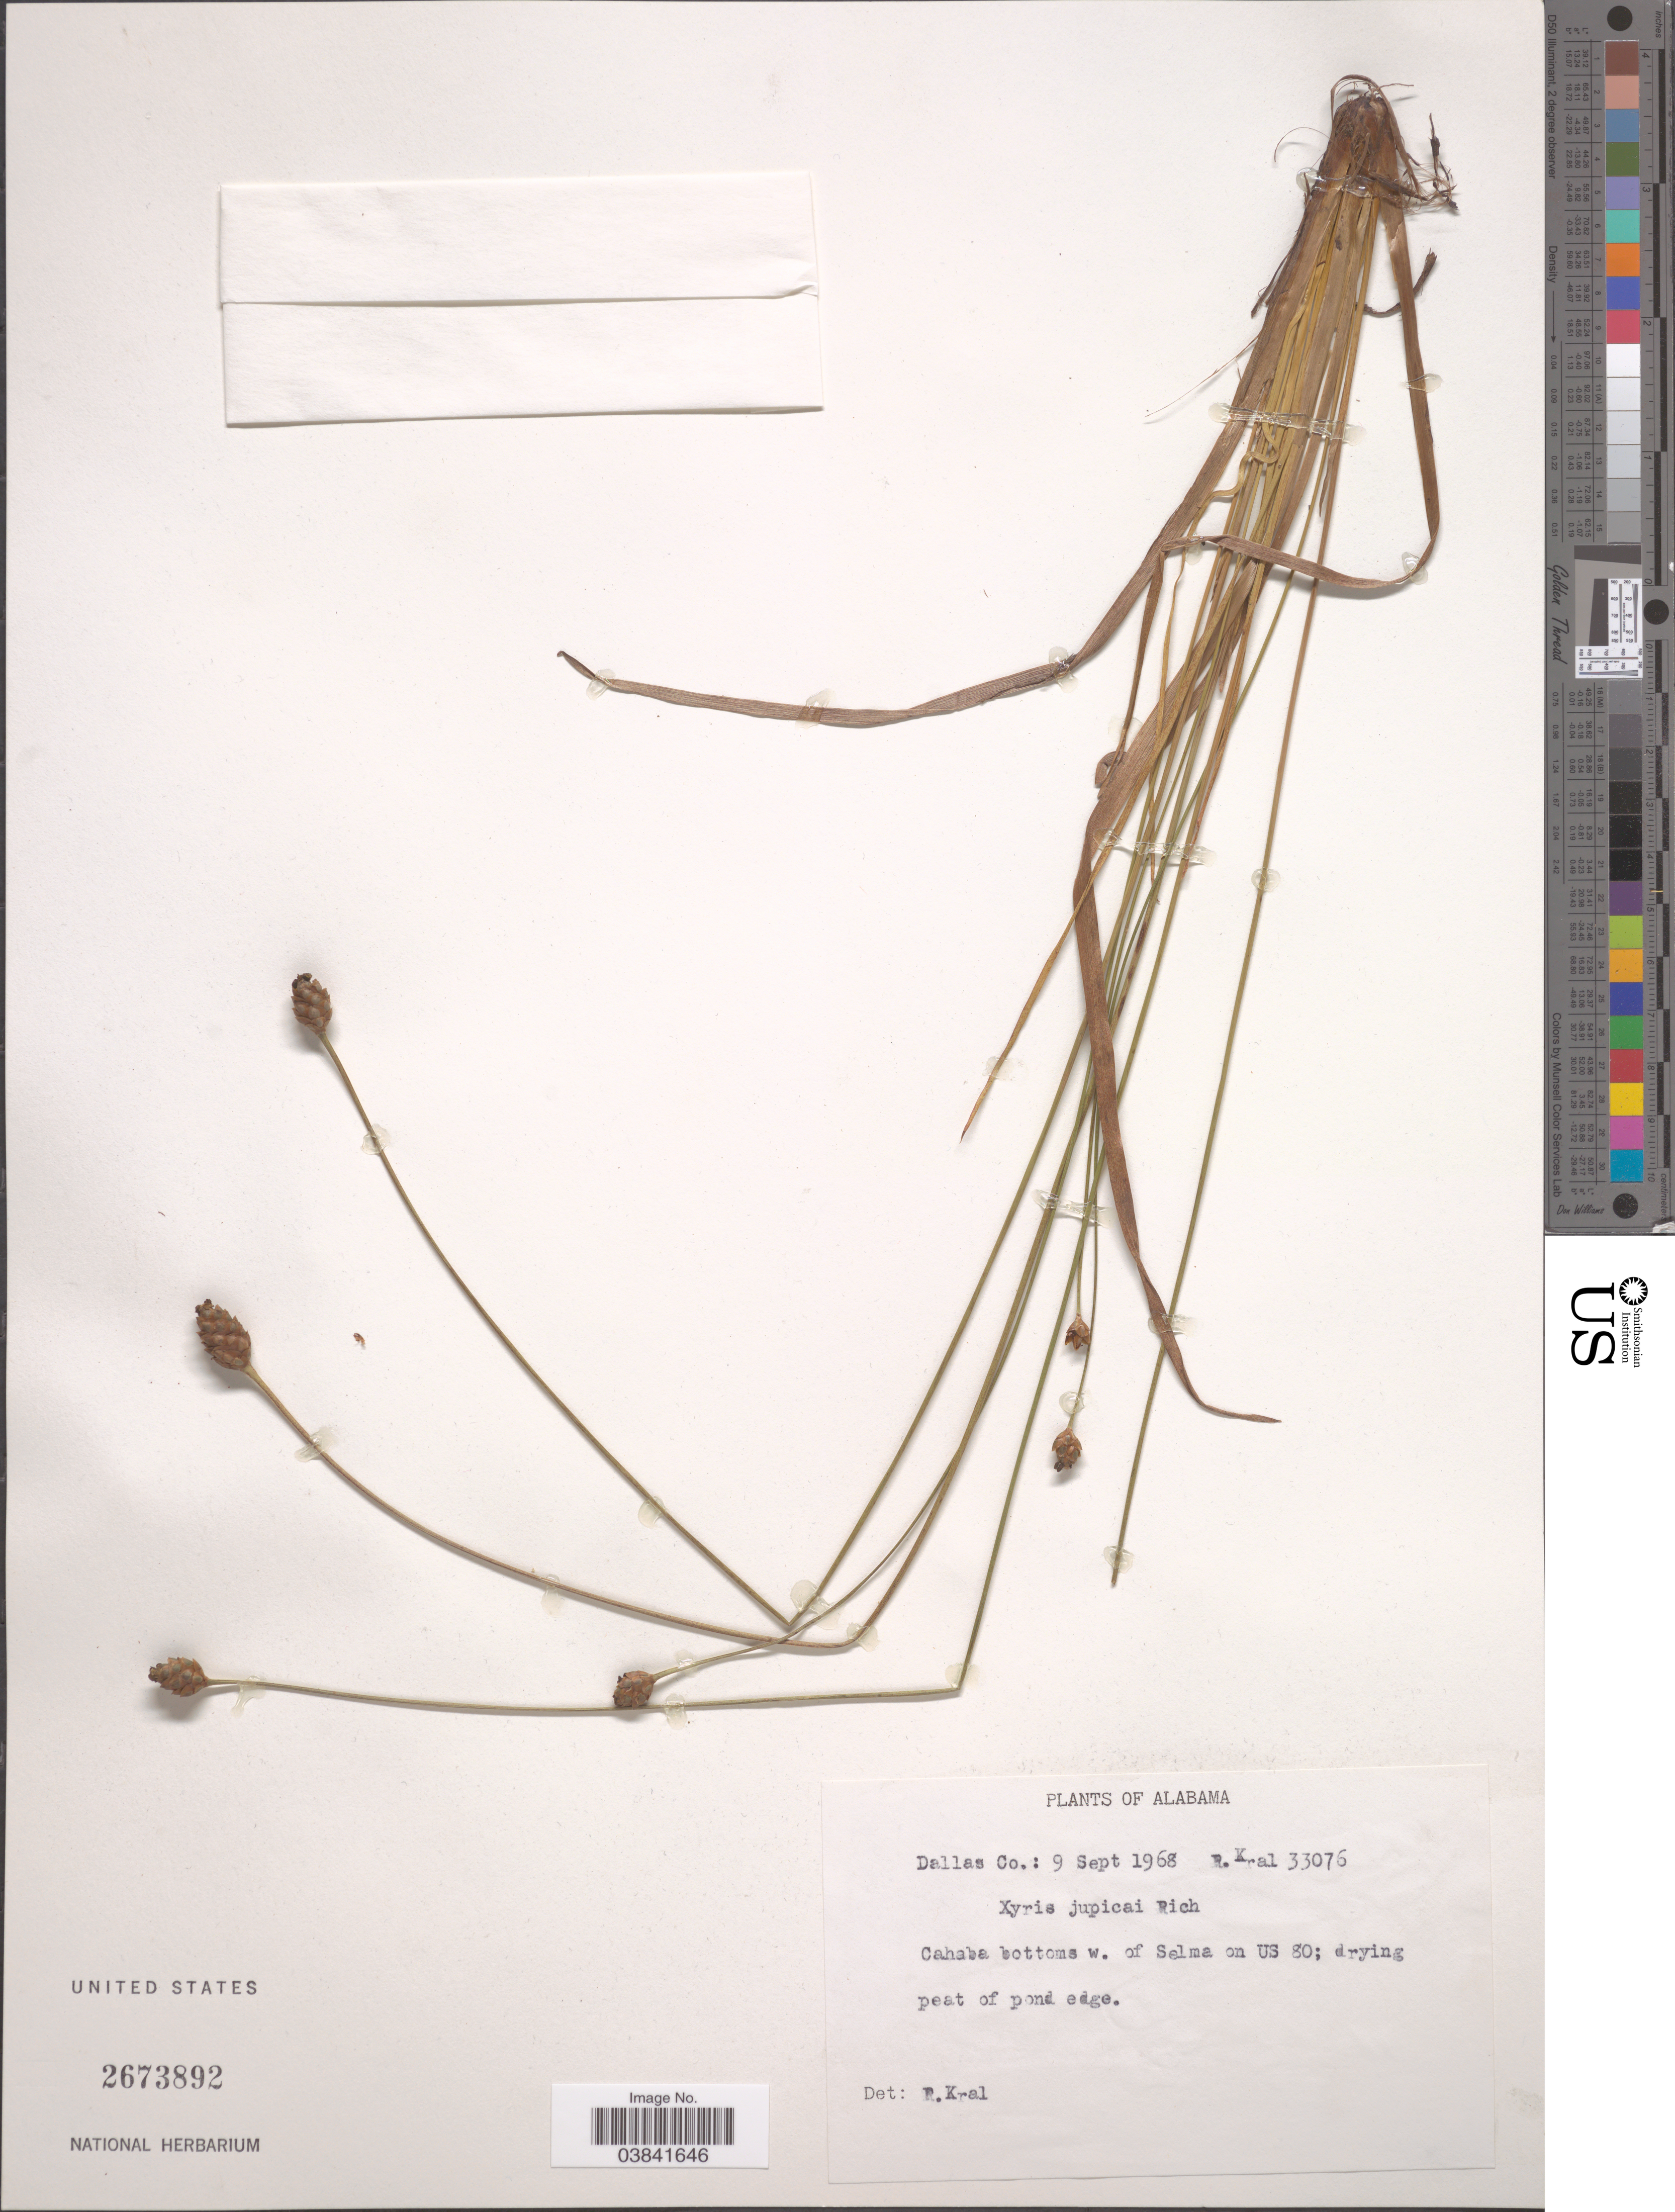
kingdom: Plantae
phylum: Tracheophyta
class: Liliopsida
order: Poales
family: Xyridaceae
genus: Xyris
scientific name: Xyris jupicai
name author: Rich.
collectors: R. Kral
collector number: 33076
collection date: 1968-09-09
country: United States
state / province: Alabama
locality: Dallas Co.: Cahaba bottoms w. of Selma on US 80.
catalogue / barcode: US 2673892